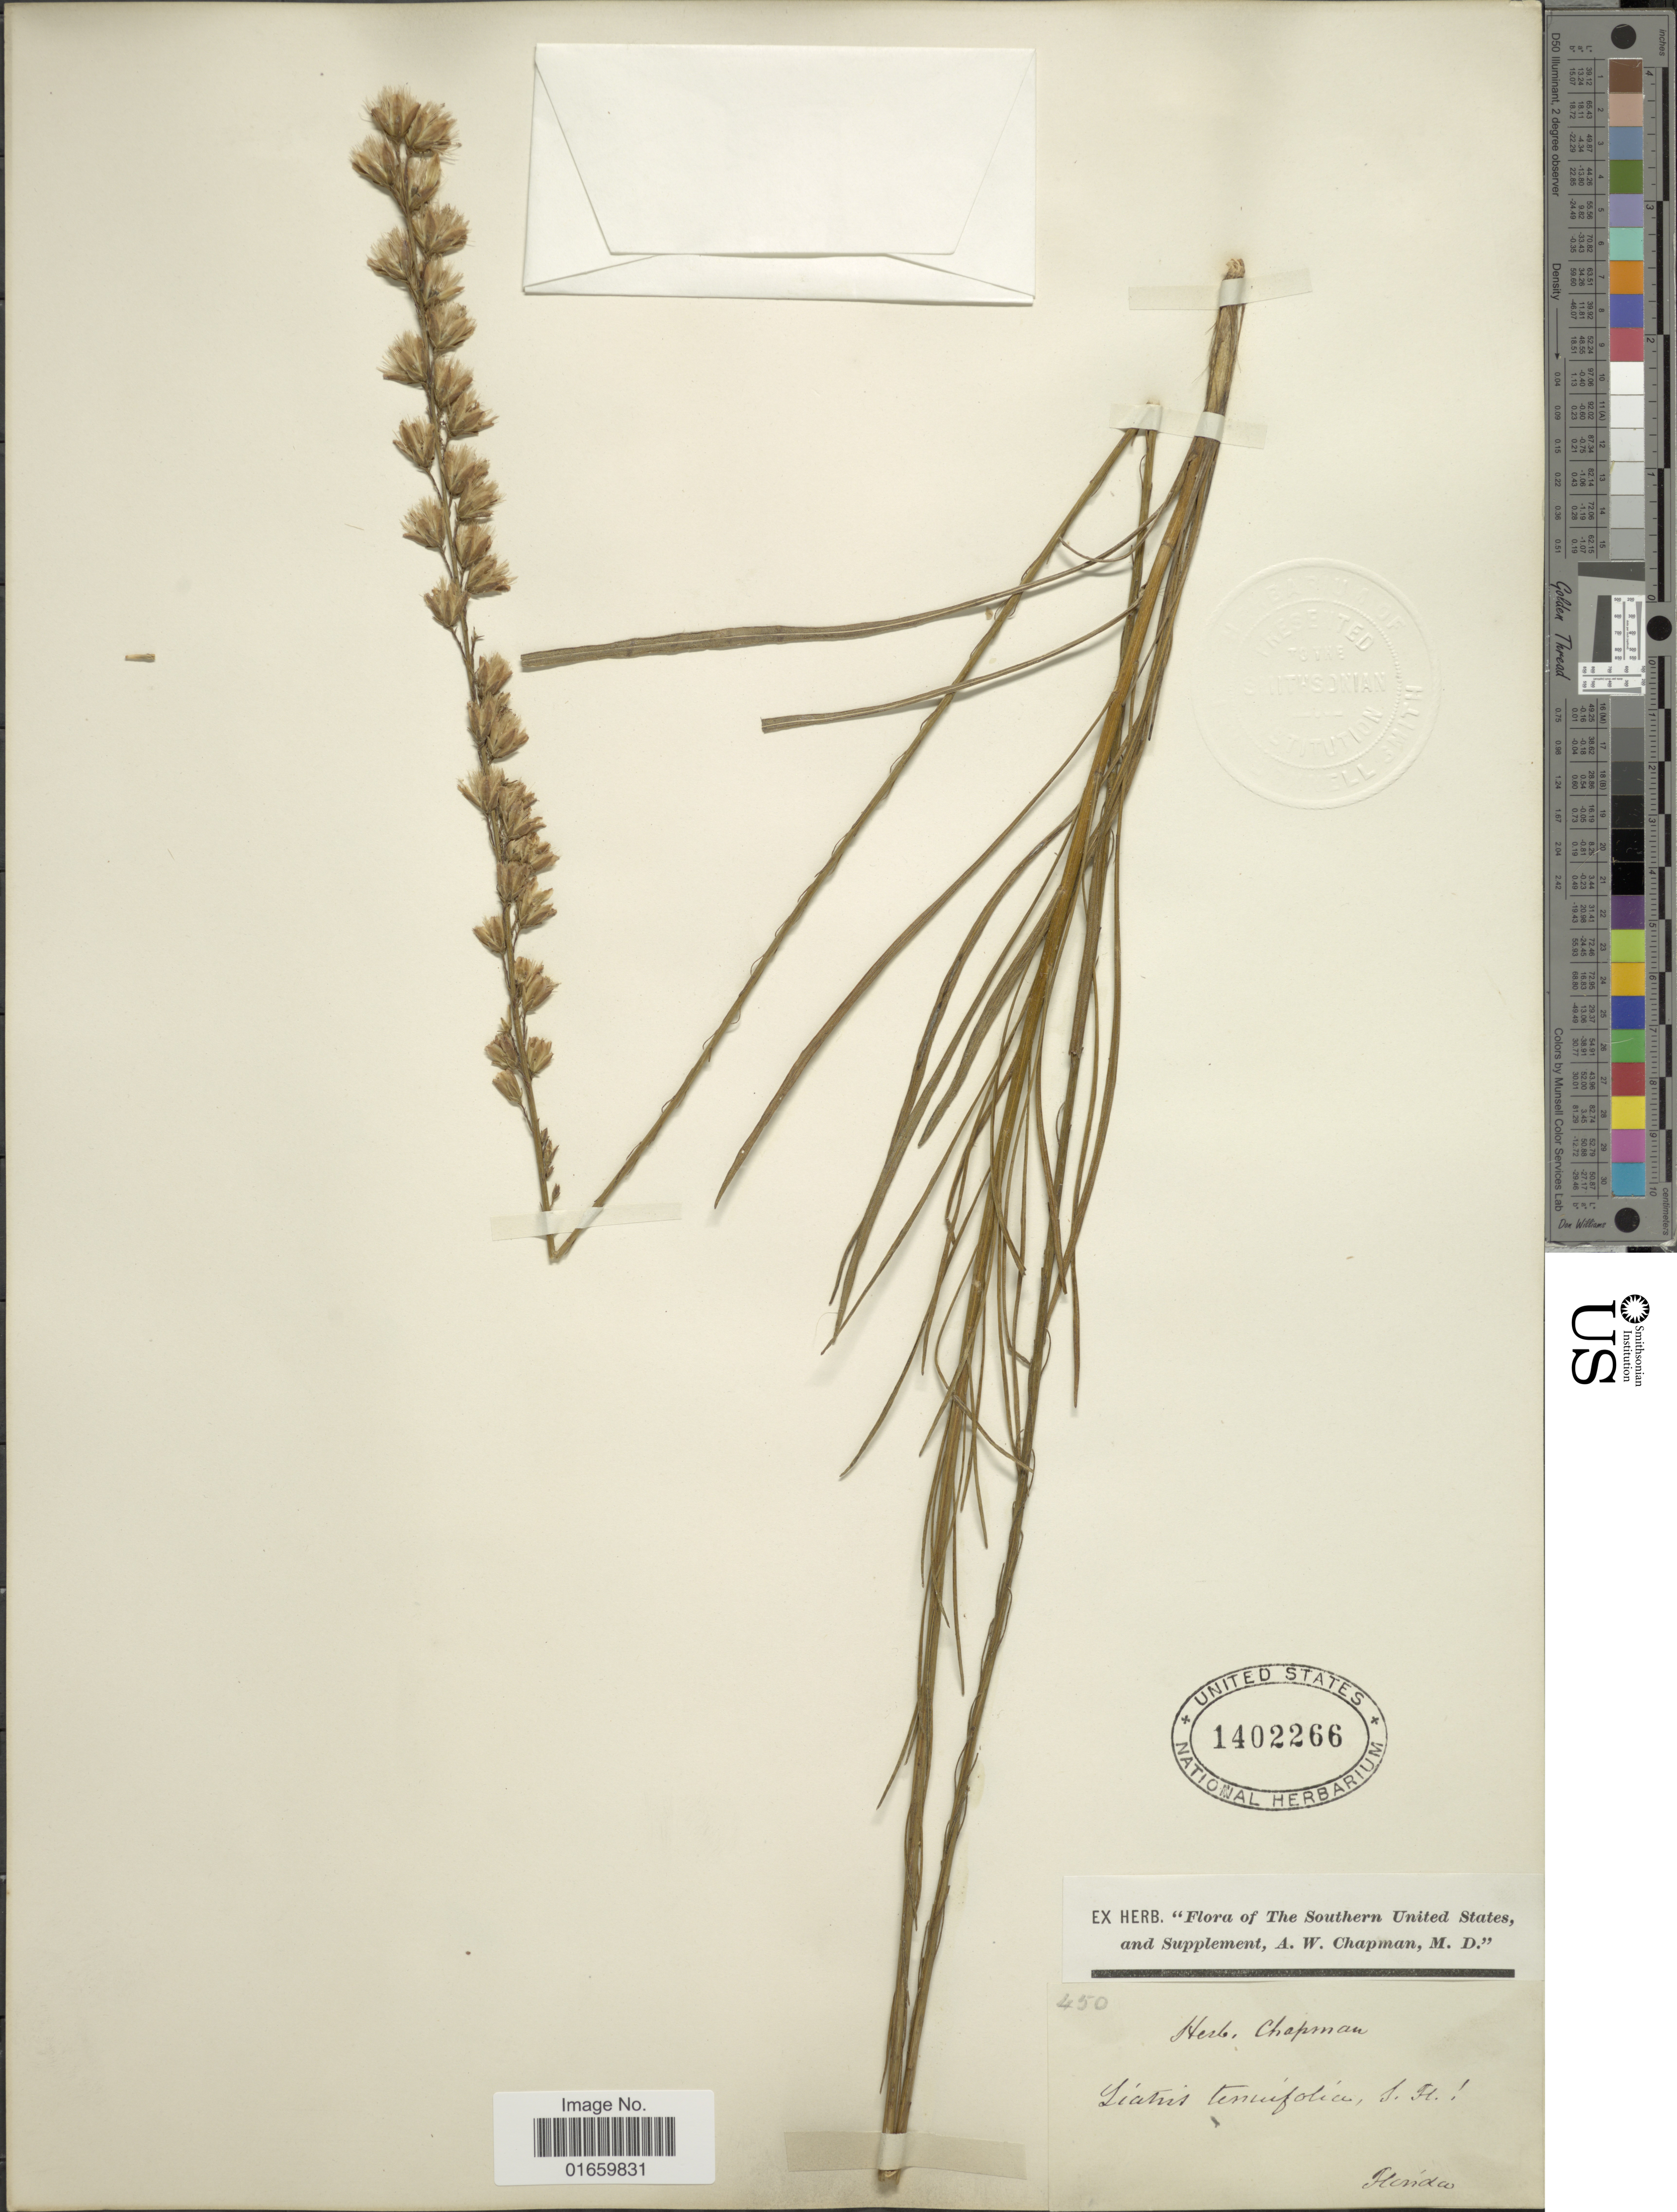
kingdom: Plantae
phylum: Tracheophyta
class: Magnoliopsida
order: Asterales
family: Asteraceae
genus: Liatris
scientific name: Liatris tenuifolia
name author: Nutt.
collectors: ex herb. Chapman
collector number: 450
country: United States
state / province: Florida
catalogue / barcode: US 1402266